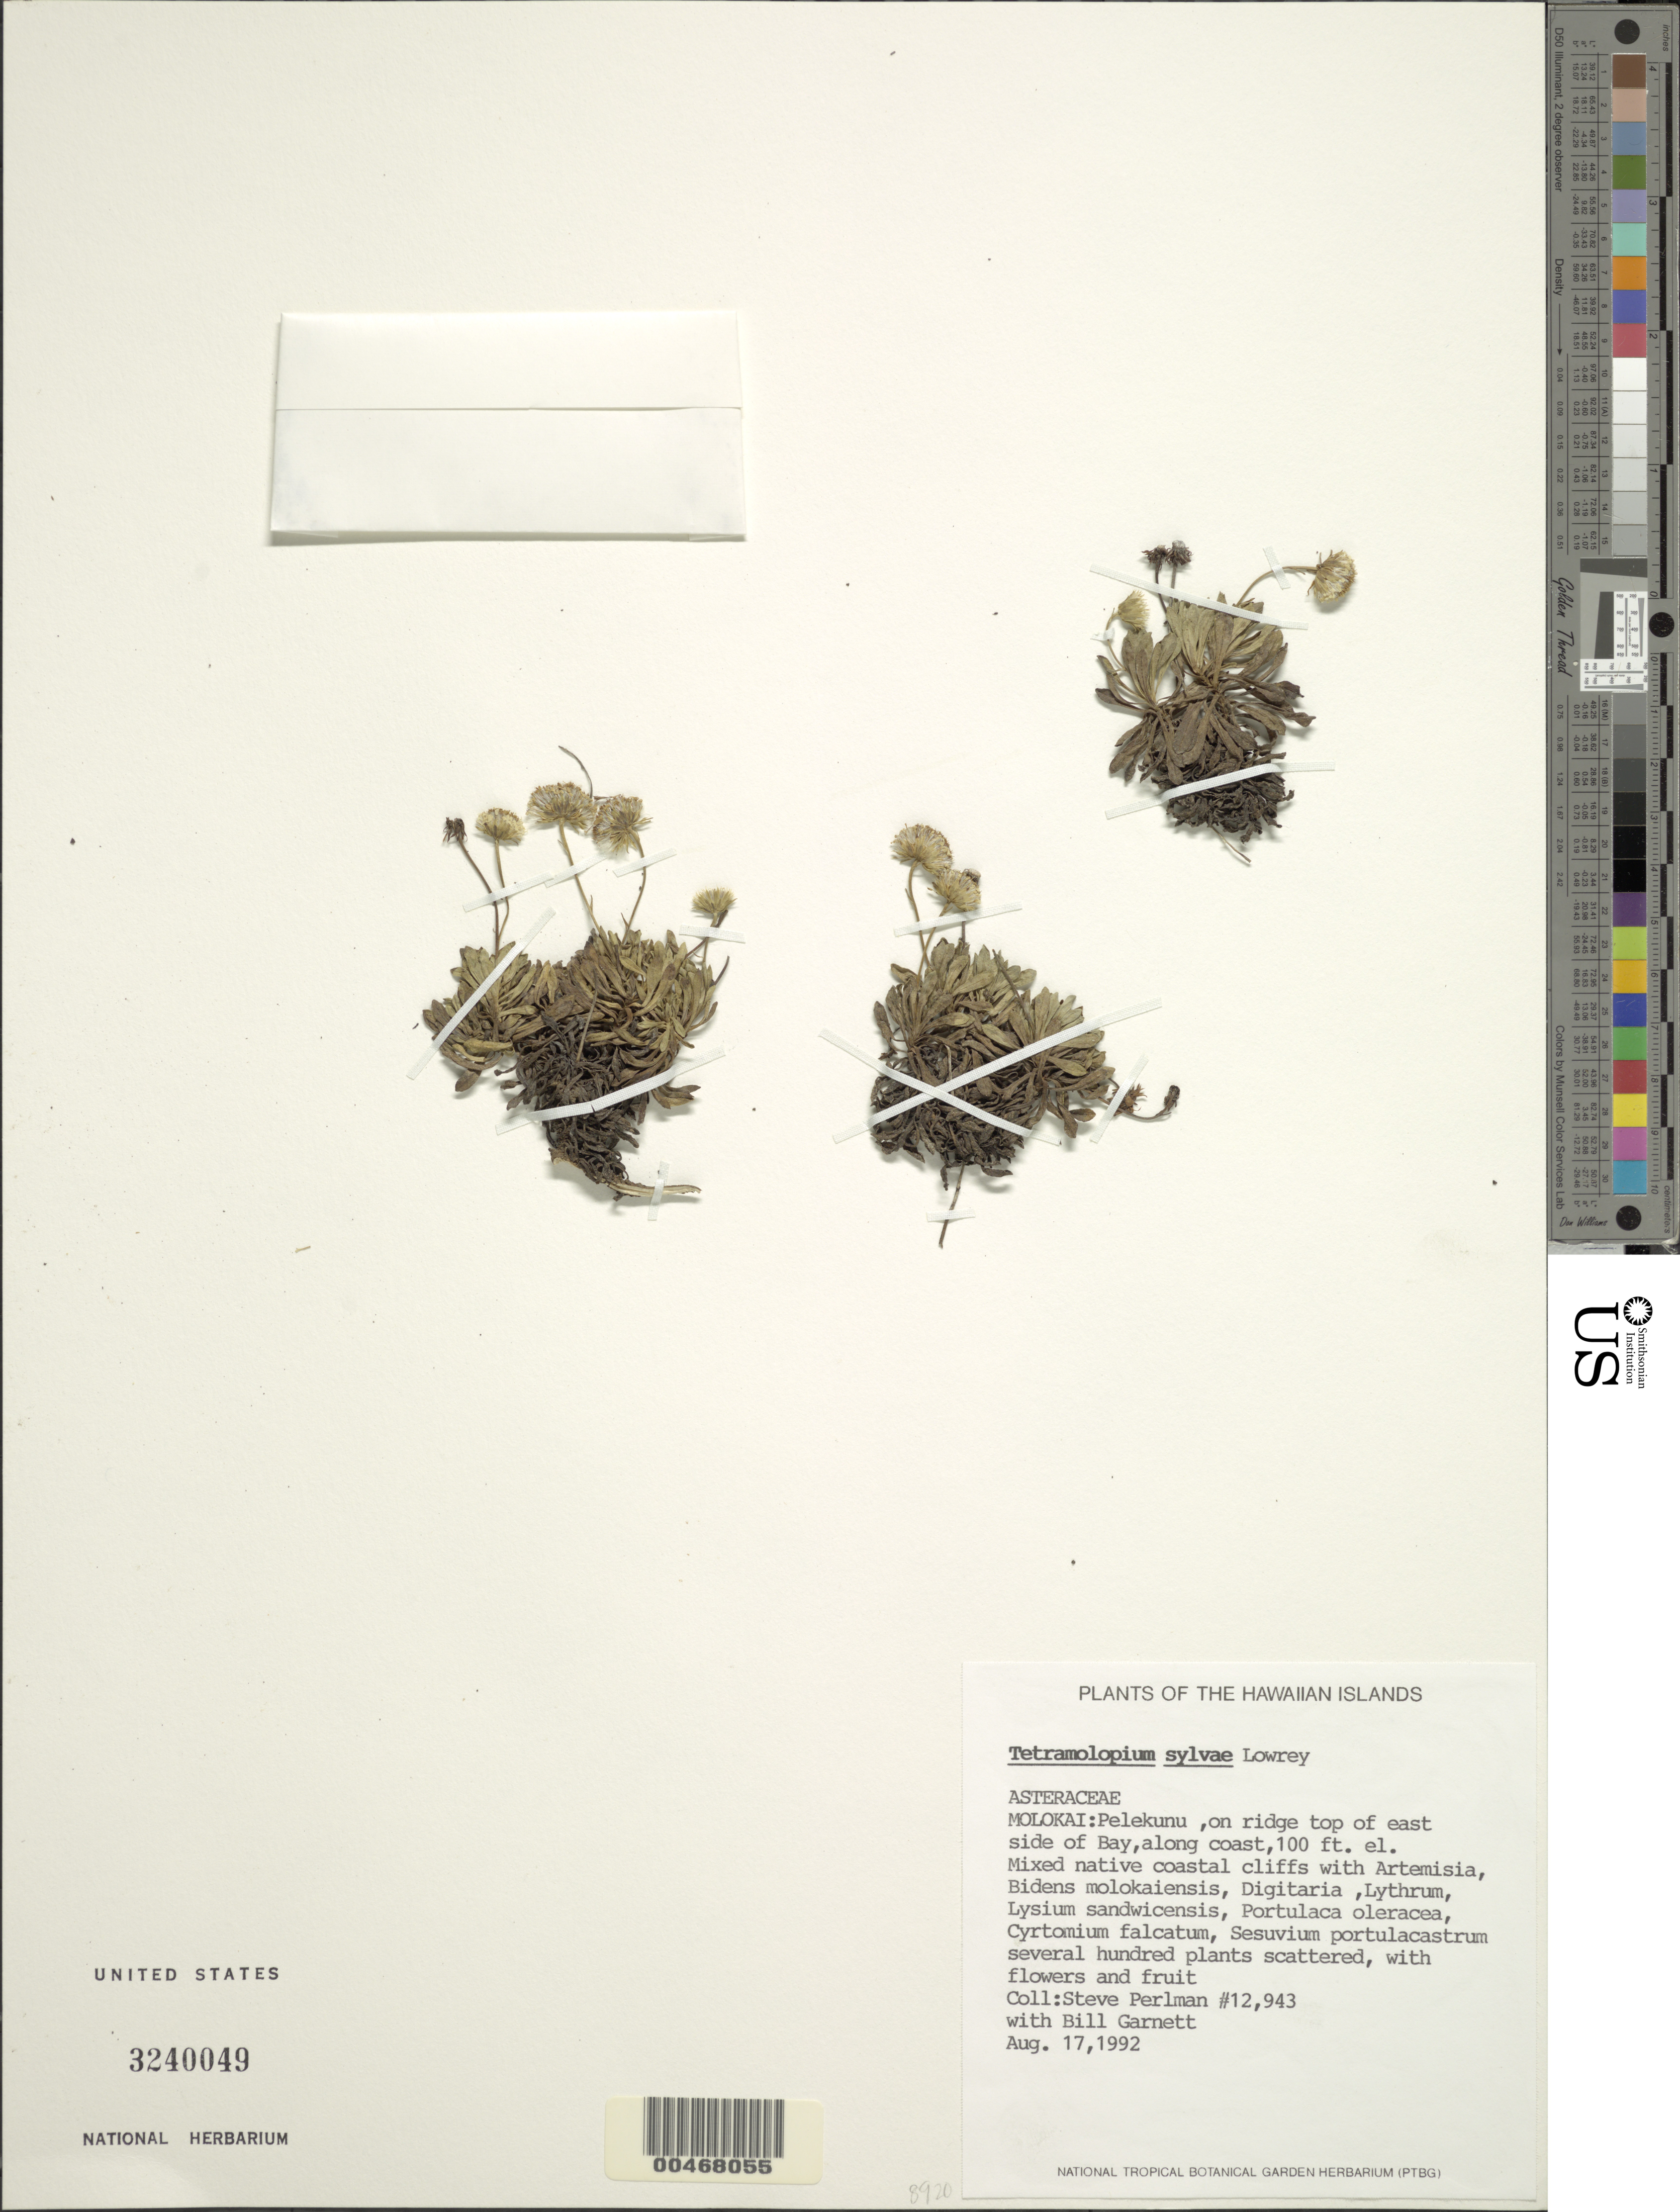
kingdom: Plantae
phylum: Tracheophyta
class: Magnoliopsida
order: Asterales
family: Asteraceae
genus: Tetramolopium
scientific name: Tetramolopium sylvae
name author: T.K. Lowery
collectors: S. P. Perlman & B. Garnett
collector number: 12943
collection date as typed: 17 Aug 1992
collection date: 1992-08-17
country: United States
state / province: Hawaii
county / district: Maui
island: Moloka'i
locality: Pelekunu, on ridge top of E side of Bay, along coast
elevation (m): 30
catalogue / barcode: US 3240049